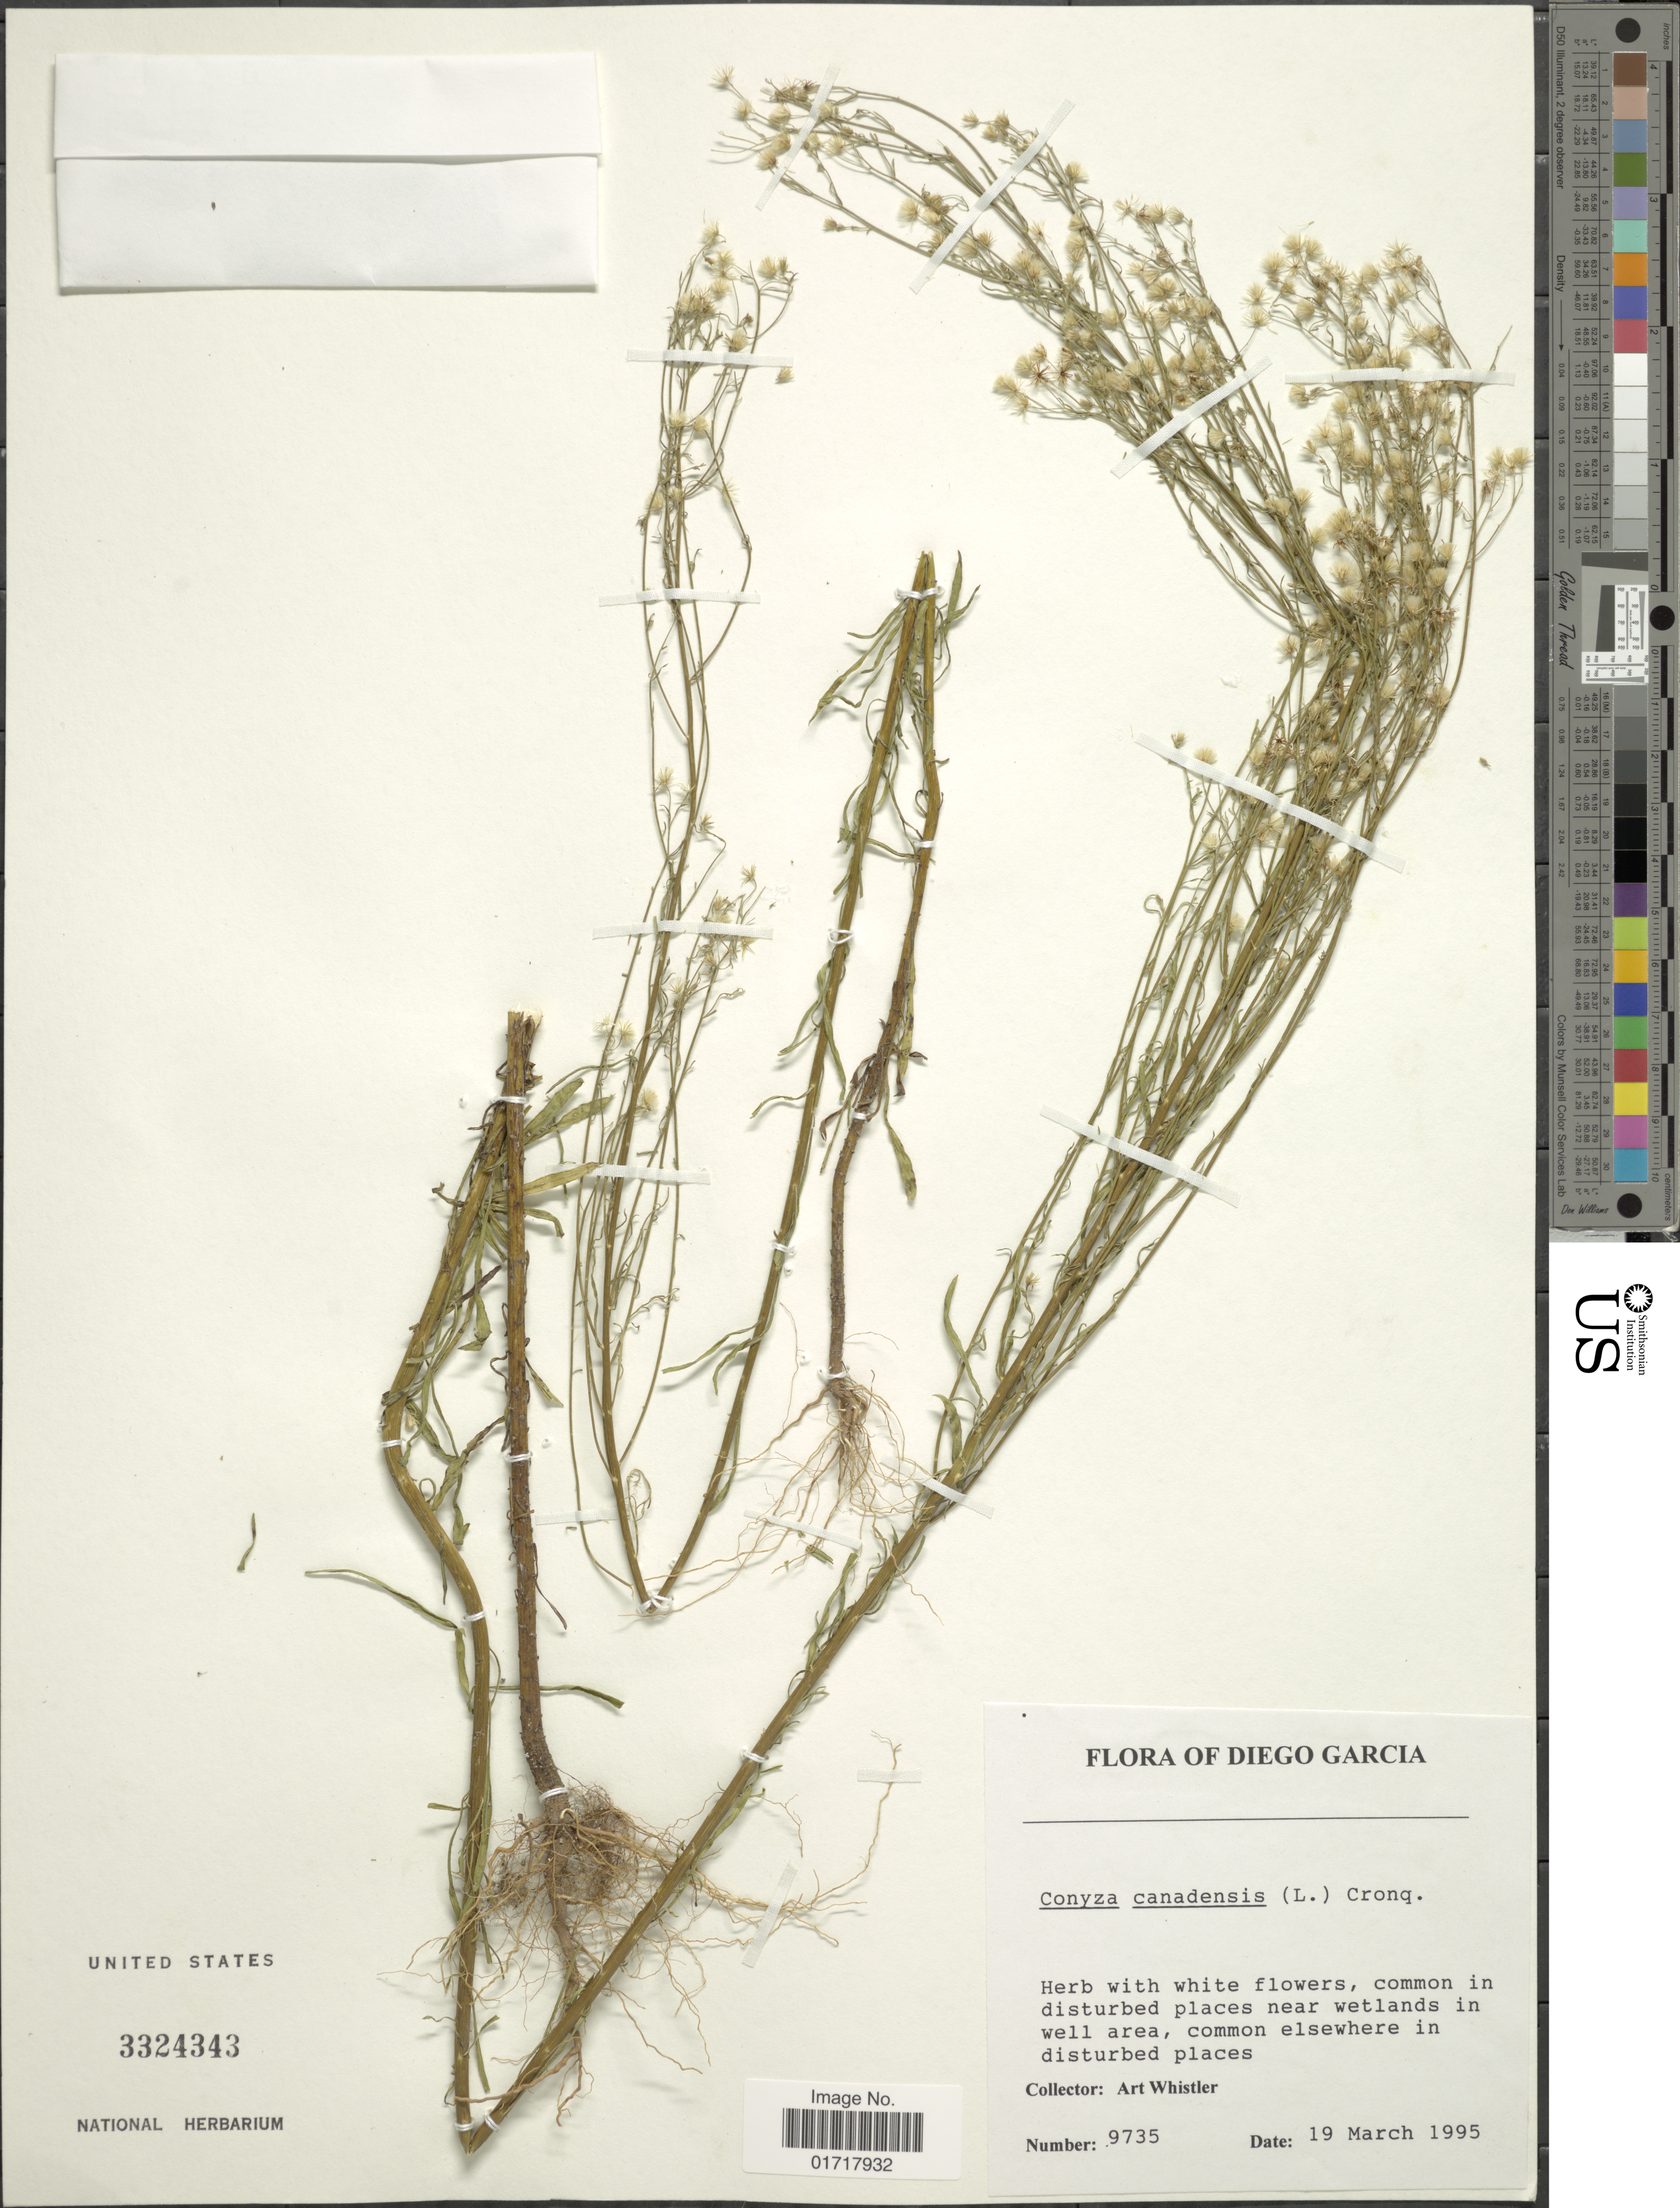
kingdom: Plantae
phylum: Tracheophyta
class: Magnoliopsida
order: Asterales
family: Asteraceae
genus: Conyza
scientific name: Conyza canadensis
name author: (L.) Cronq.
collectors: A. Whistler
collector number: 9735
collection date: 1995-03-19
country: British Indian Ocean Territory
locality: Diego Garcia.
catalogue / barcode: US 3324343